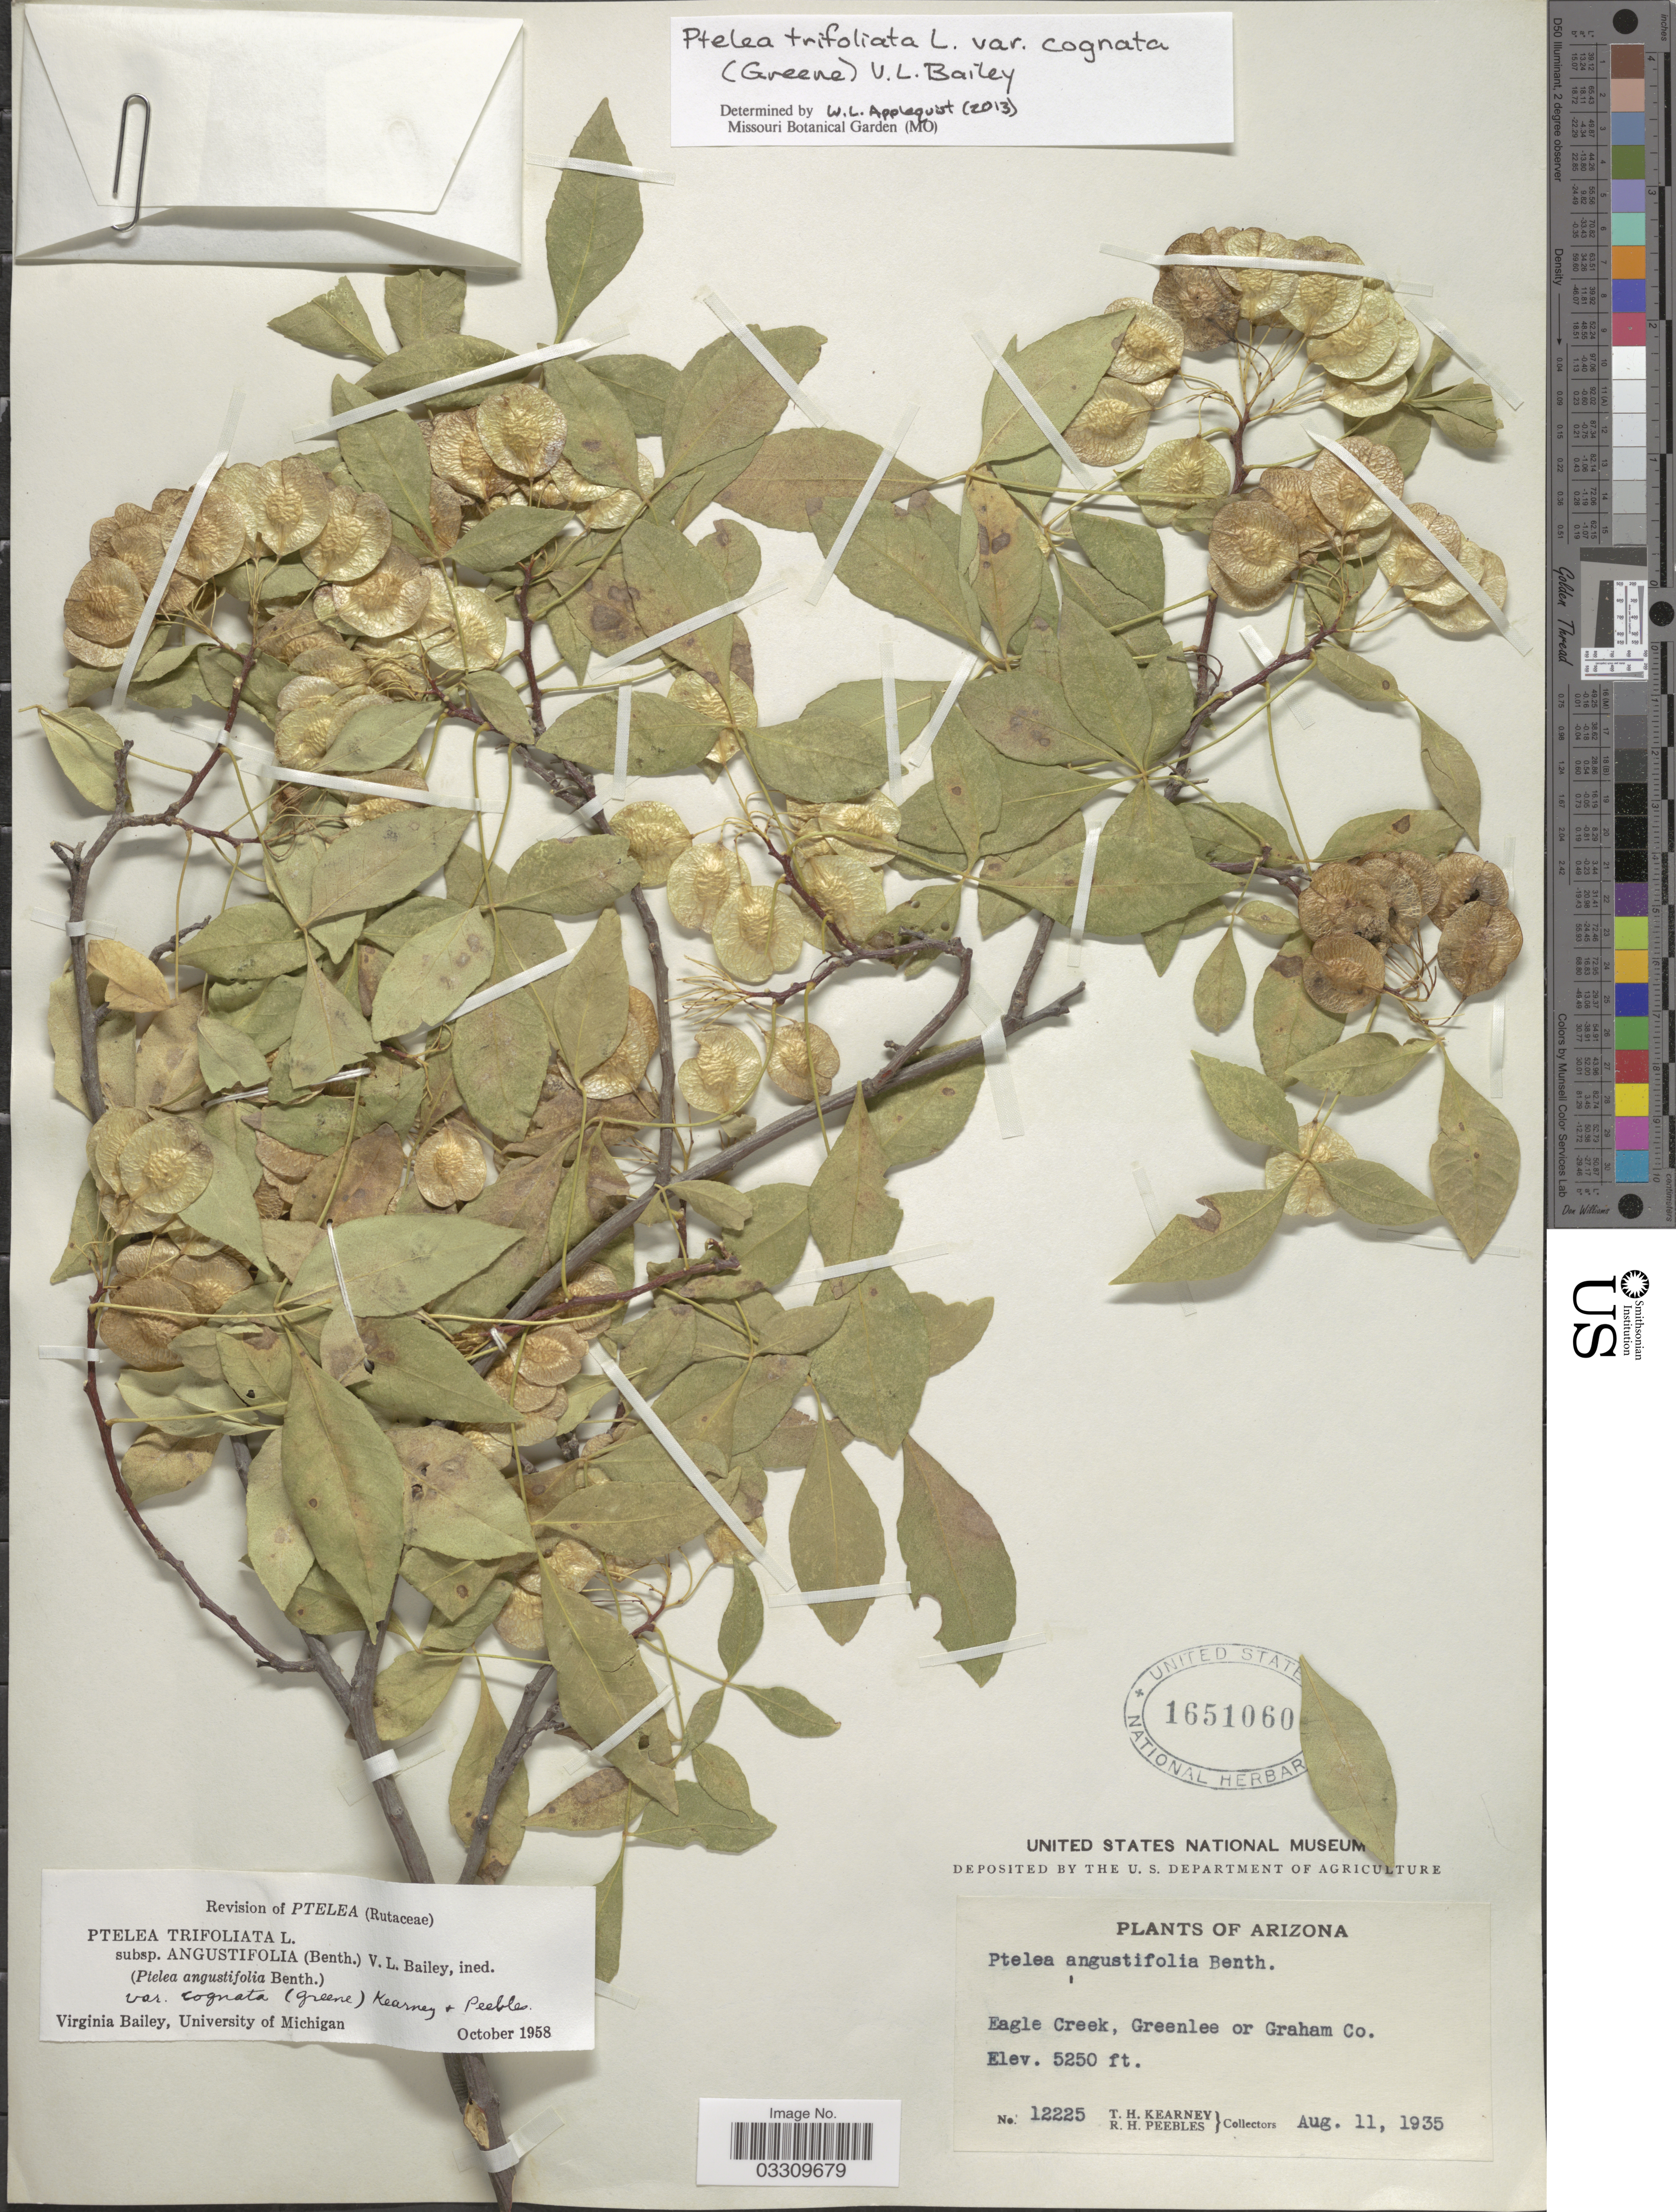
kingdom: Plantae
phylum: Tracheophyta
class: Magnoliopsida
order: Sapindales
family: Rutaceae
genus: Ptelea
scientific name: Ptelea trifoliata var. cognata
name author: (Greene) V. L. Bailey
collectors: T. H. Kearney & R. H. Peebles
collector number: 12225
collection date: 1935-08-11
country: United States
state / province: Arizona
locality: Eagle Creek, Greenlee or Graham Co.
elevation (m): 1600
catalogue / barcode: US 1651060